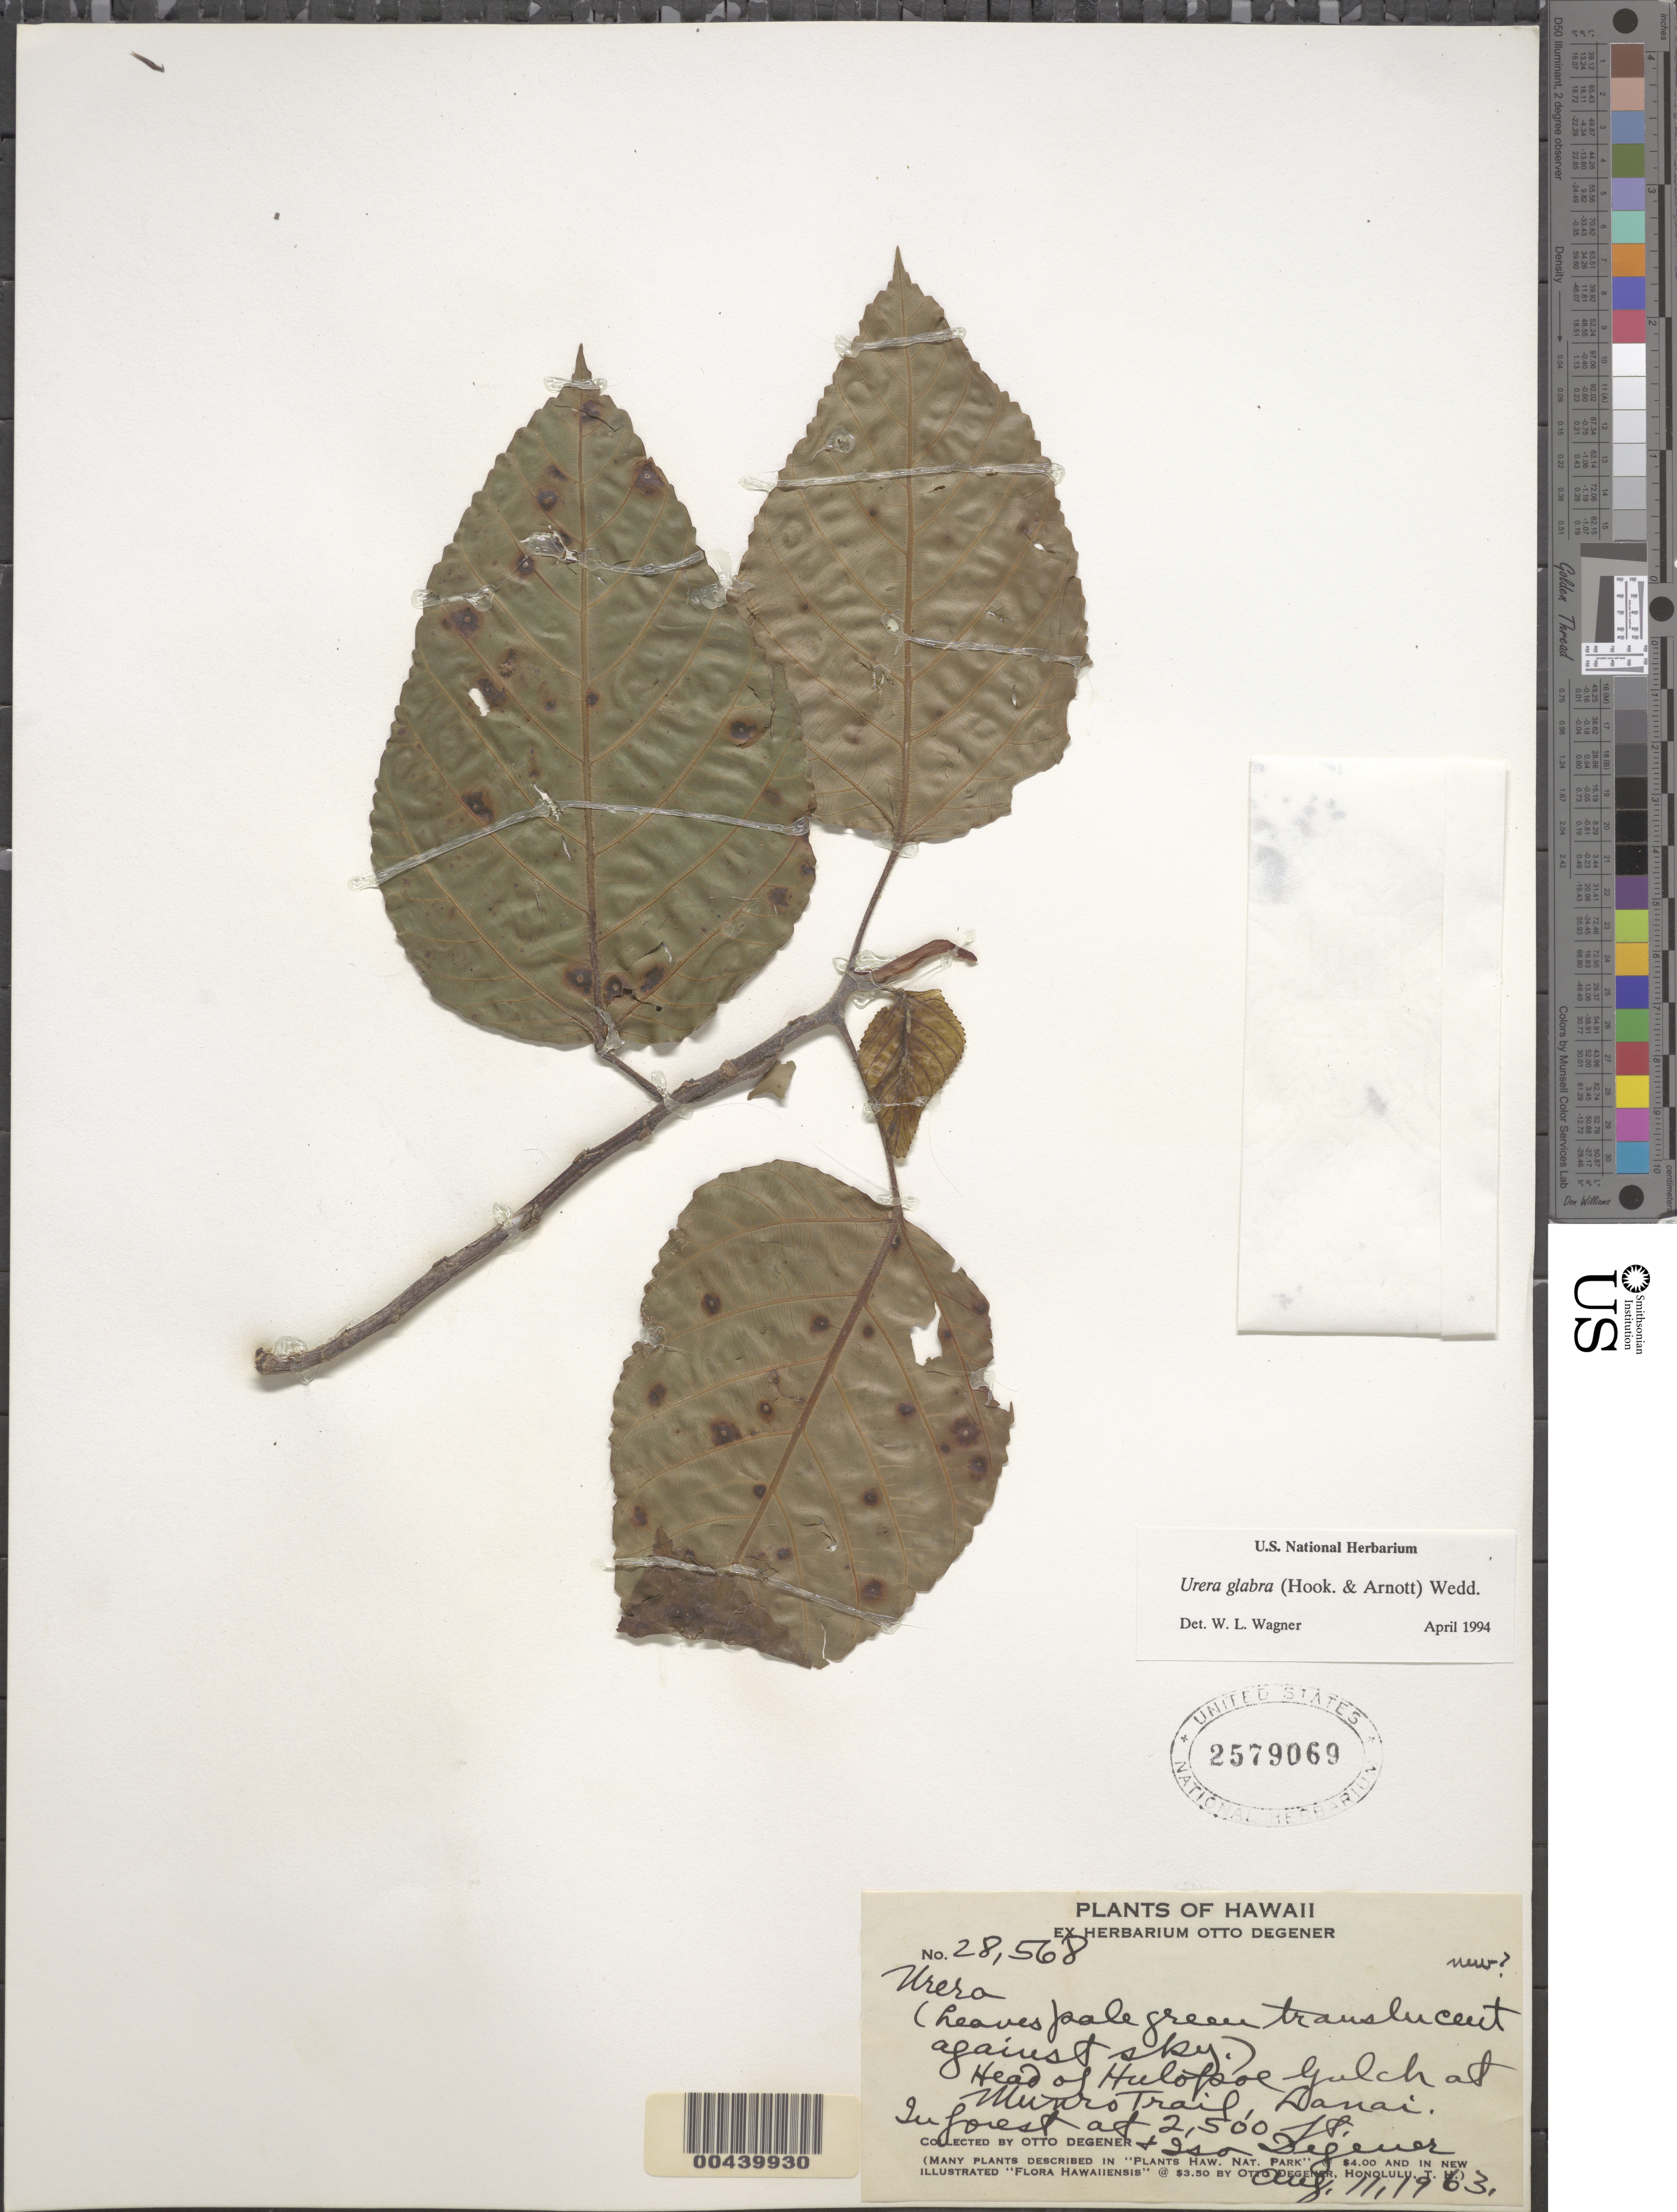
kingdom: Plantae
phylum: Tracheophyta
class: Magnoliopsida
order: Rosales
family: Urticaceae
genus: Touchardia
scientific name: Touchardia oahuensis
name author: T. Wells & A. K. Monro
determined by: Wagner, W. L., (BOT), Smithsonian Institution - National Museum of Natural History (UNITED STATES)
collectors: O. Degener & I. Degener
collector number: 28568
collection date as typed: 11 Aug 1963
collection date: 1963-08-11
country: United States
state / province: Hawaii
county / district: Maui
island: Lana'i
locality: Head of Hulopoe Gulch at Munro Trail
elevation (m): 762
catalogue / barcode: US 2579069